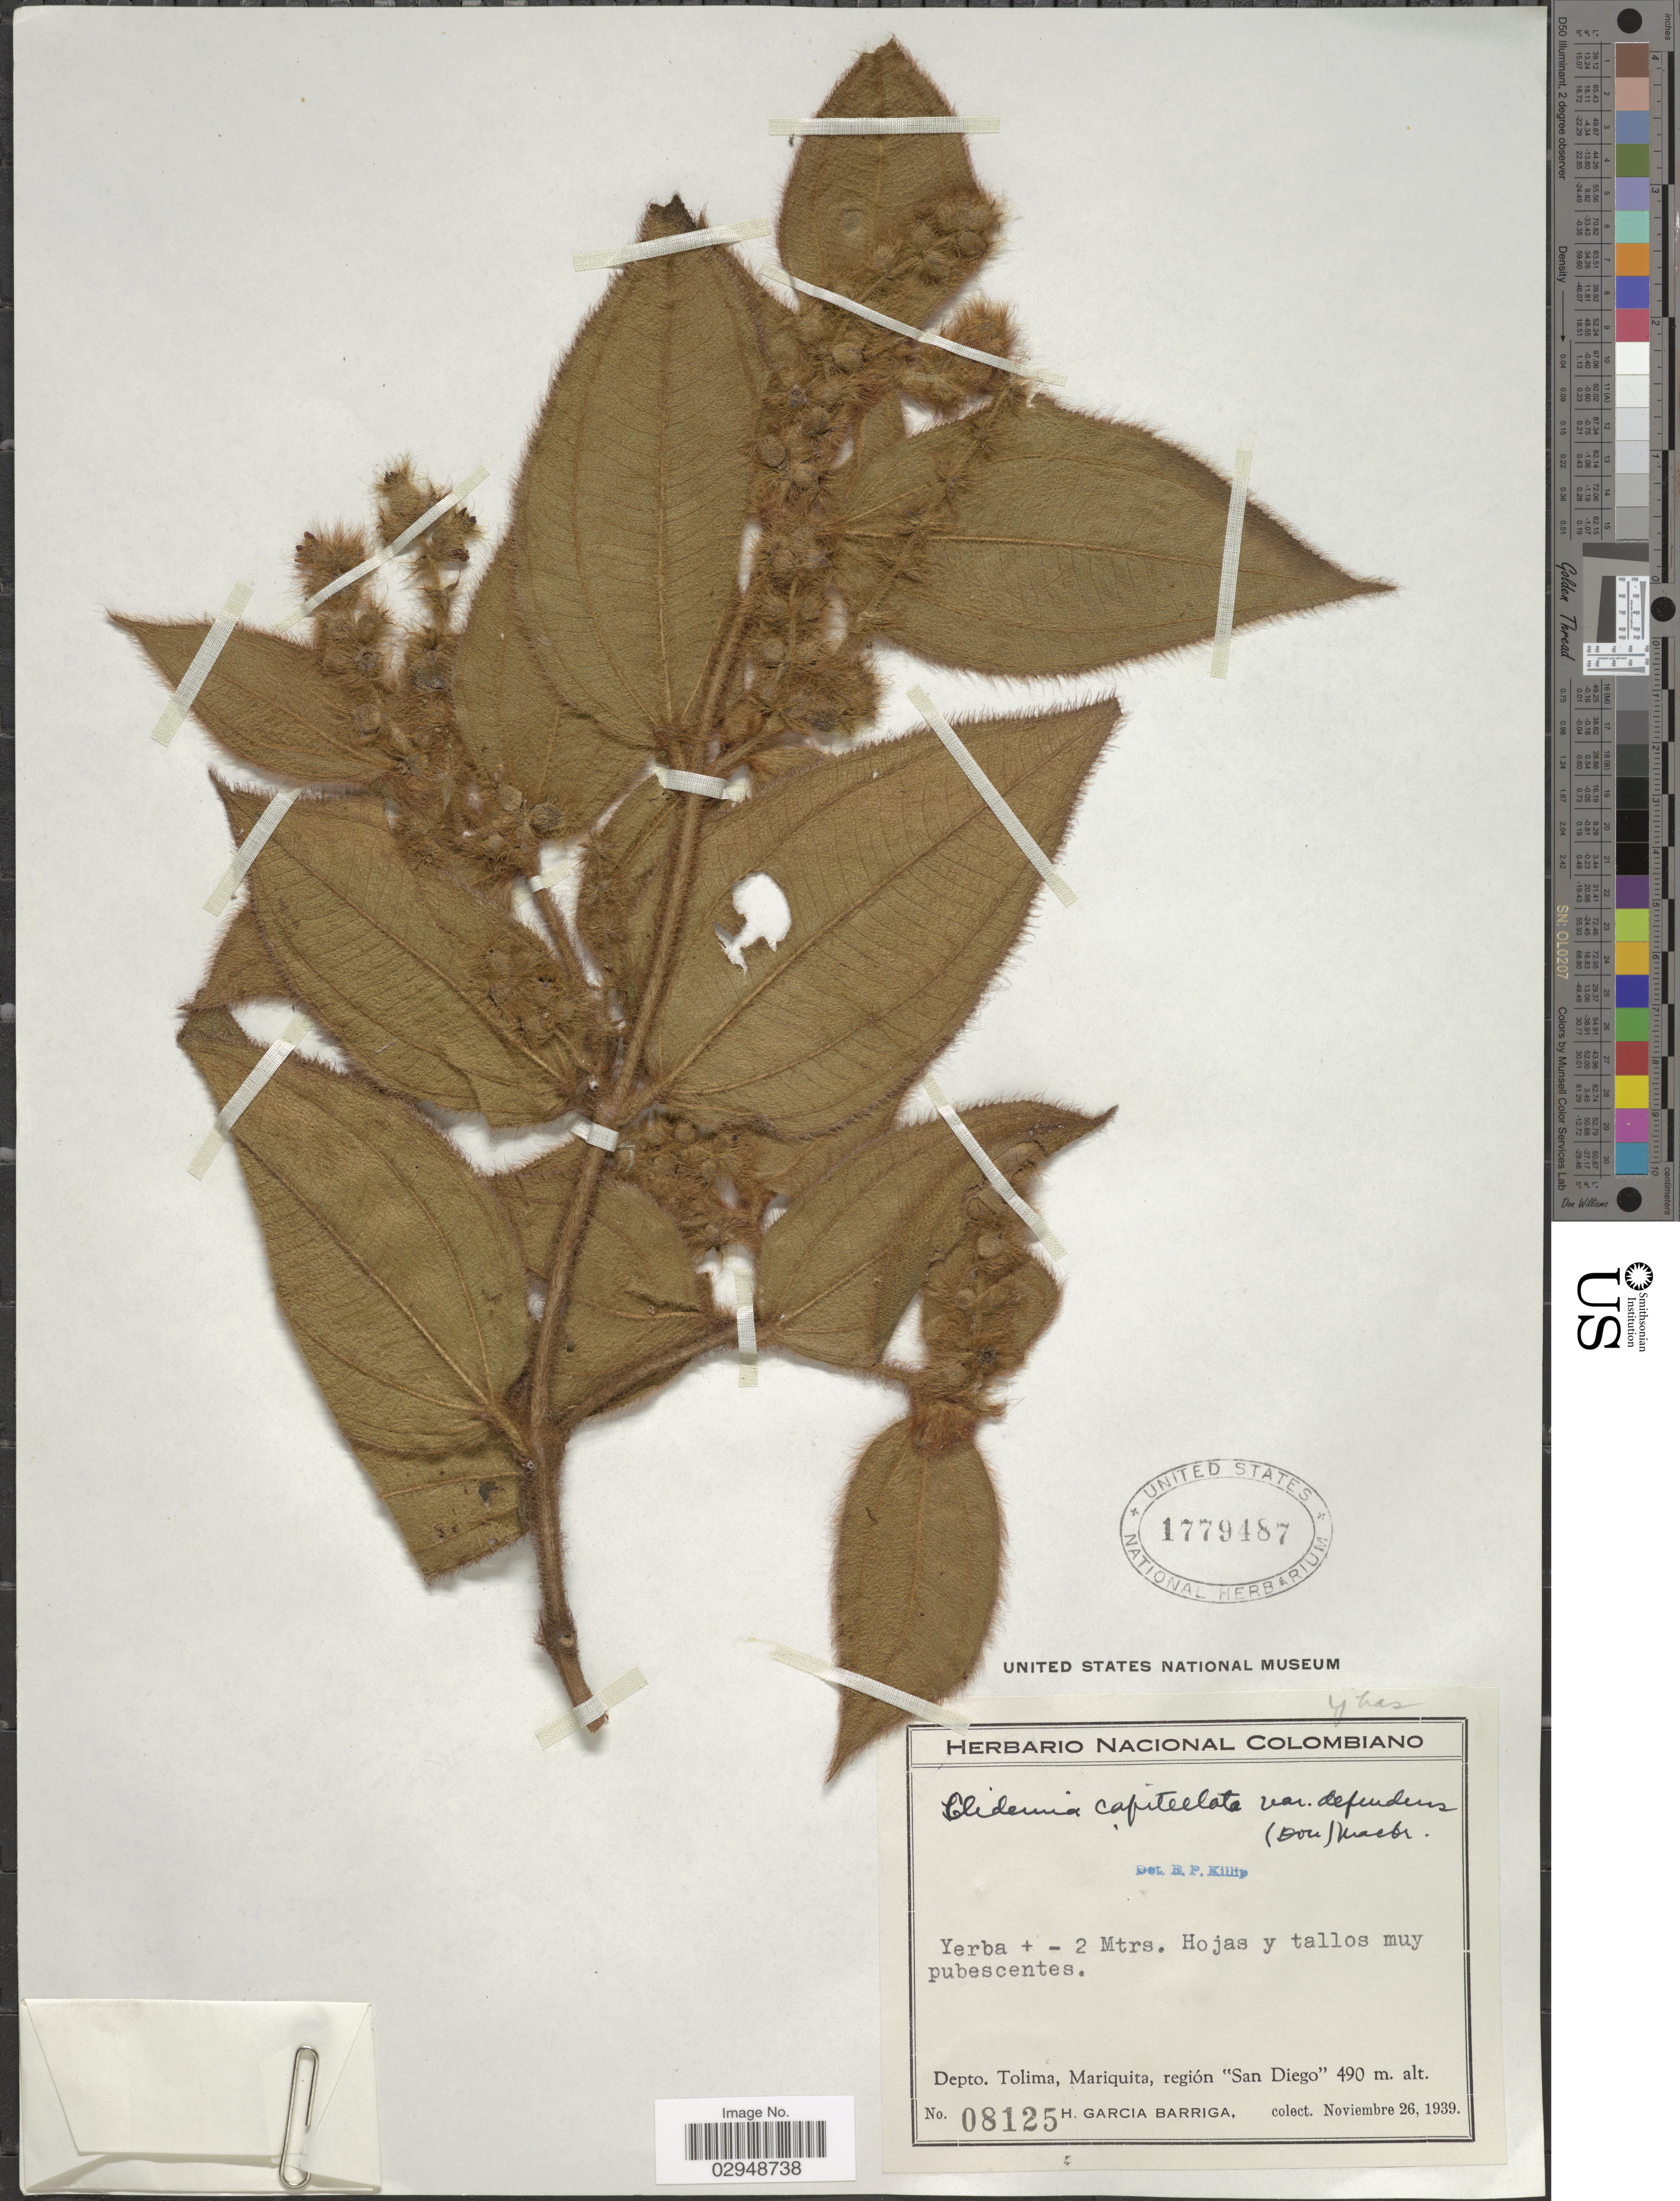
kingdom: Plantae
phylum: Tracheophyta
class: Magnoliopsida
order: Myrtales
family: Melastomataceae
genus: Clidemia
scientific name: Clidemia capitellata var. dependens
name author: (Pav. & D. Don) J.F. Macbr.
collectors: H. García Barriga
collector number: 08125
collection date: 1939-11-26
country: Colombia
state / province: Tolima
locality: Depto. Tolima, Mariquita, regíon "San Diego".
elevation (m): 490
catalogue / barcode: US 1779487